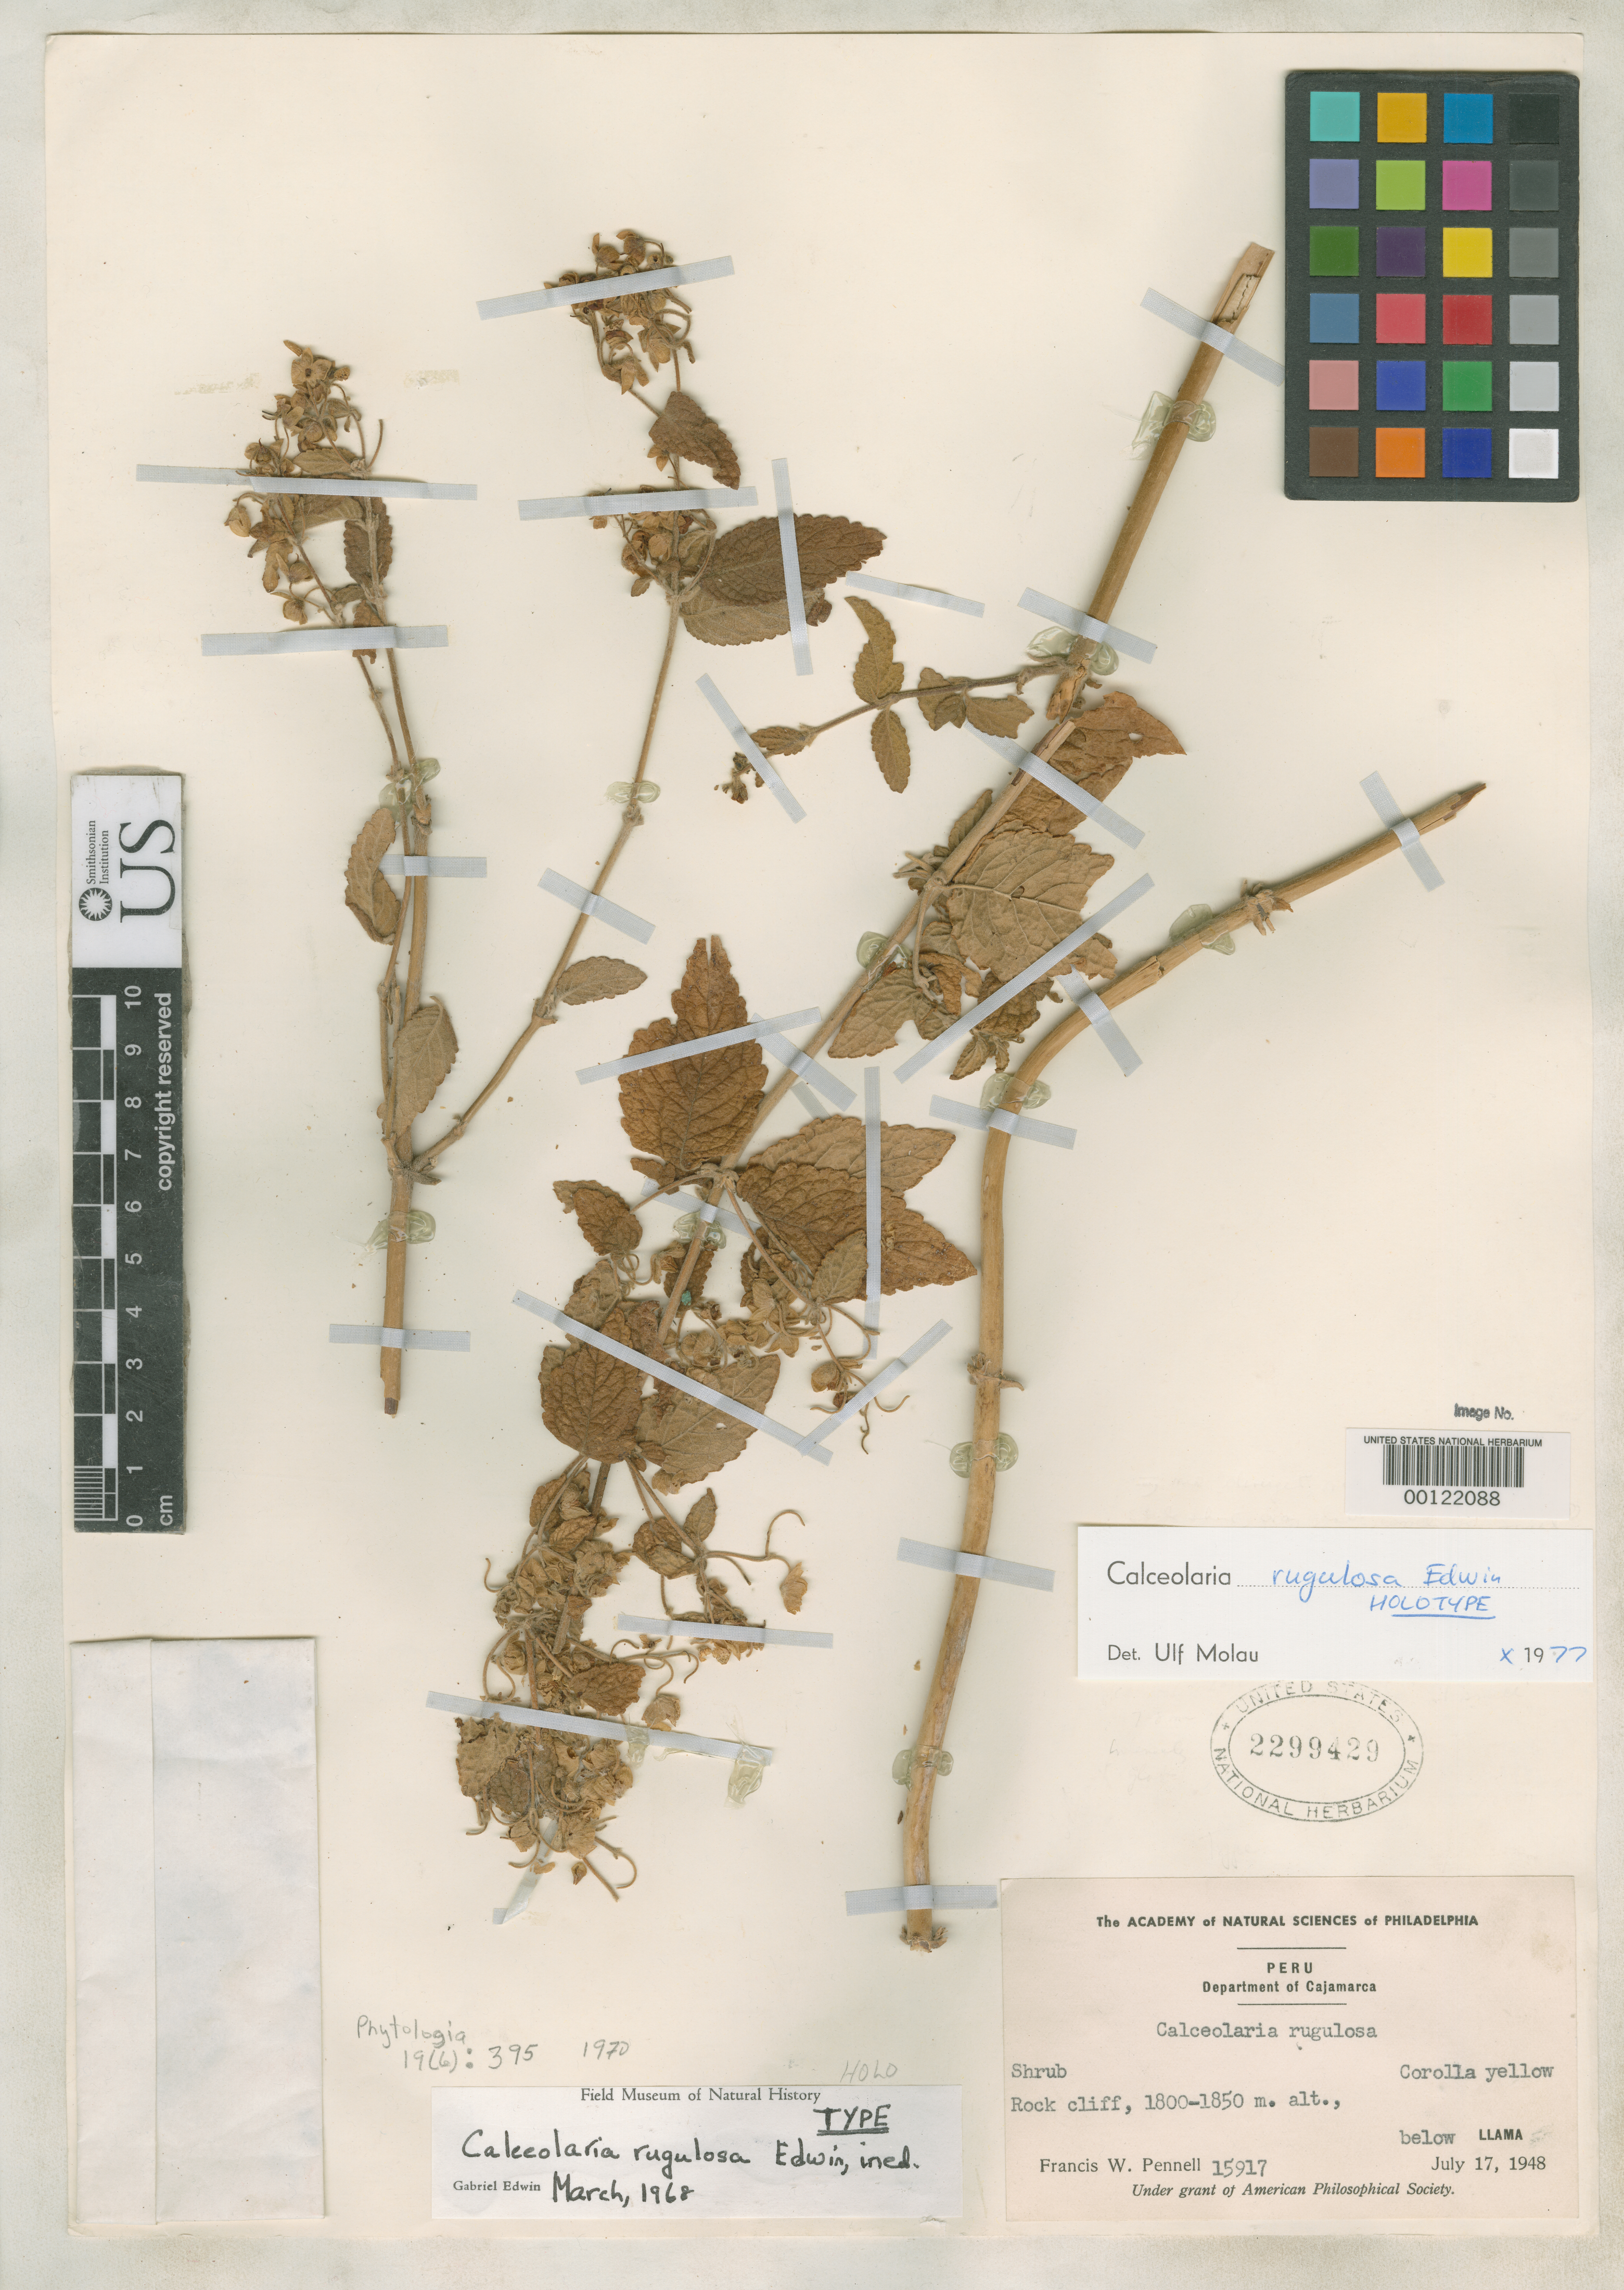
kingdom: Plantae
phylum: Tracheophyta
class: Magnoliopsida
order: Lamiales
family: Calceolariaceae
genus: Calceolaria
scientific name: Calceolaria rugulosa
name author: Edwin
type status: Holotype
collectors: F. W. Pennell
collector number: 15917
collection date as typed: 17 Jul 1948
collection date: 1948-07-17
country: Peru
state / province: Cajamarca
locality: Llama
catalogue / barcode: US 2299429